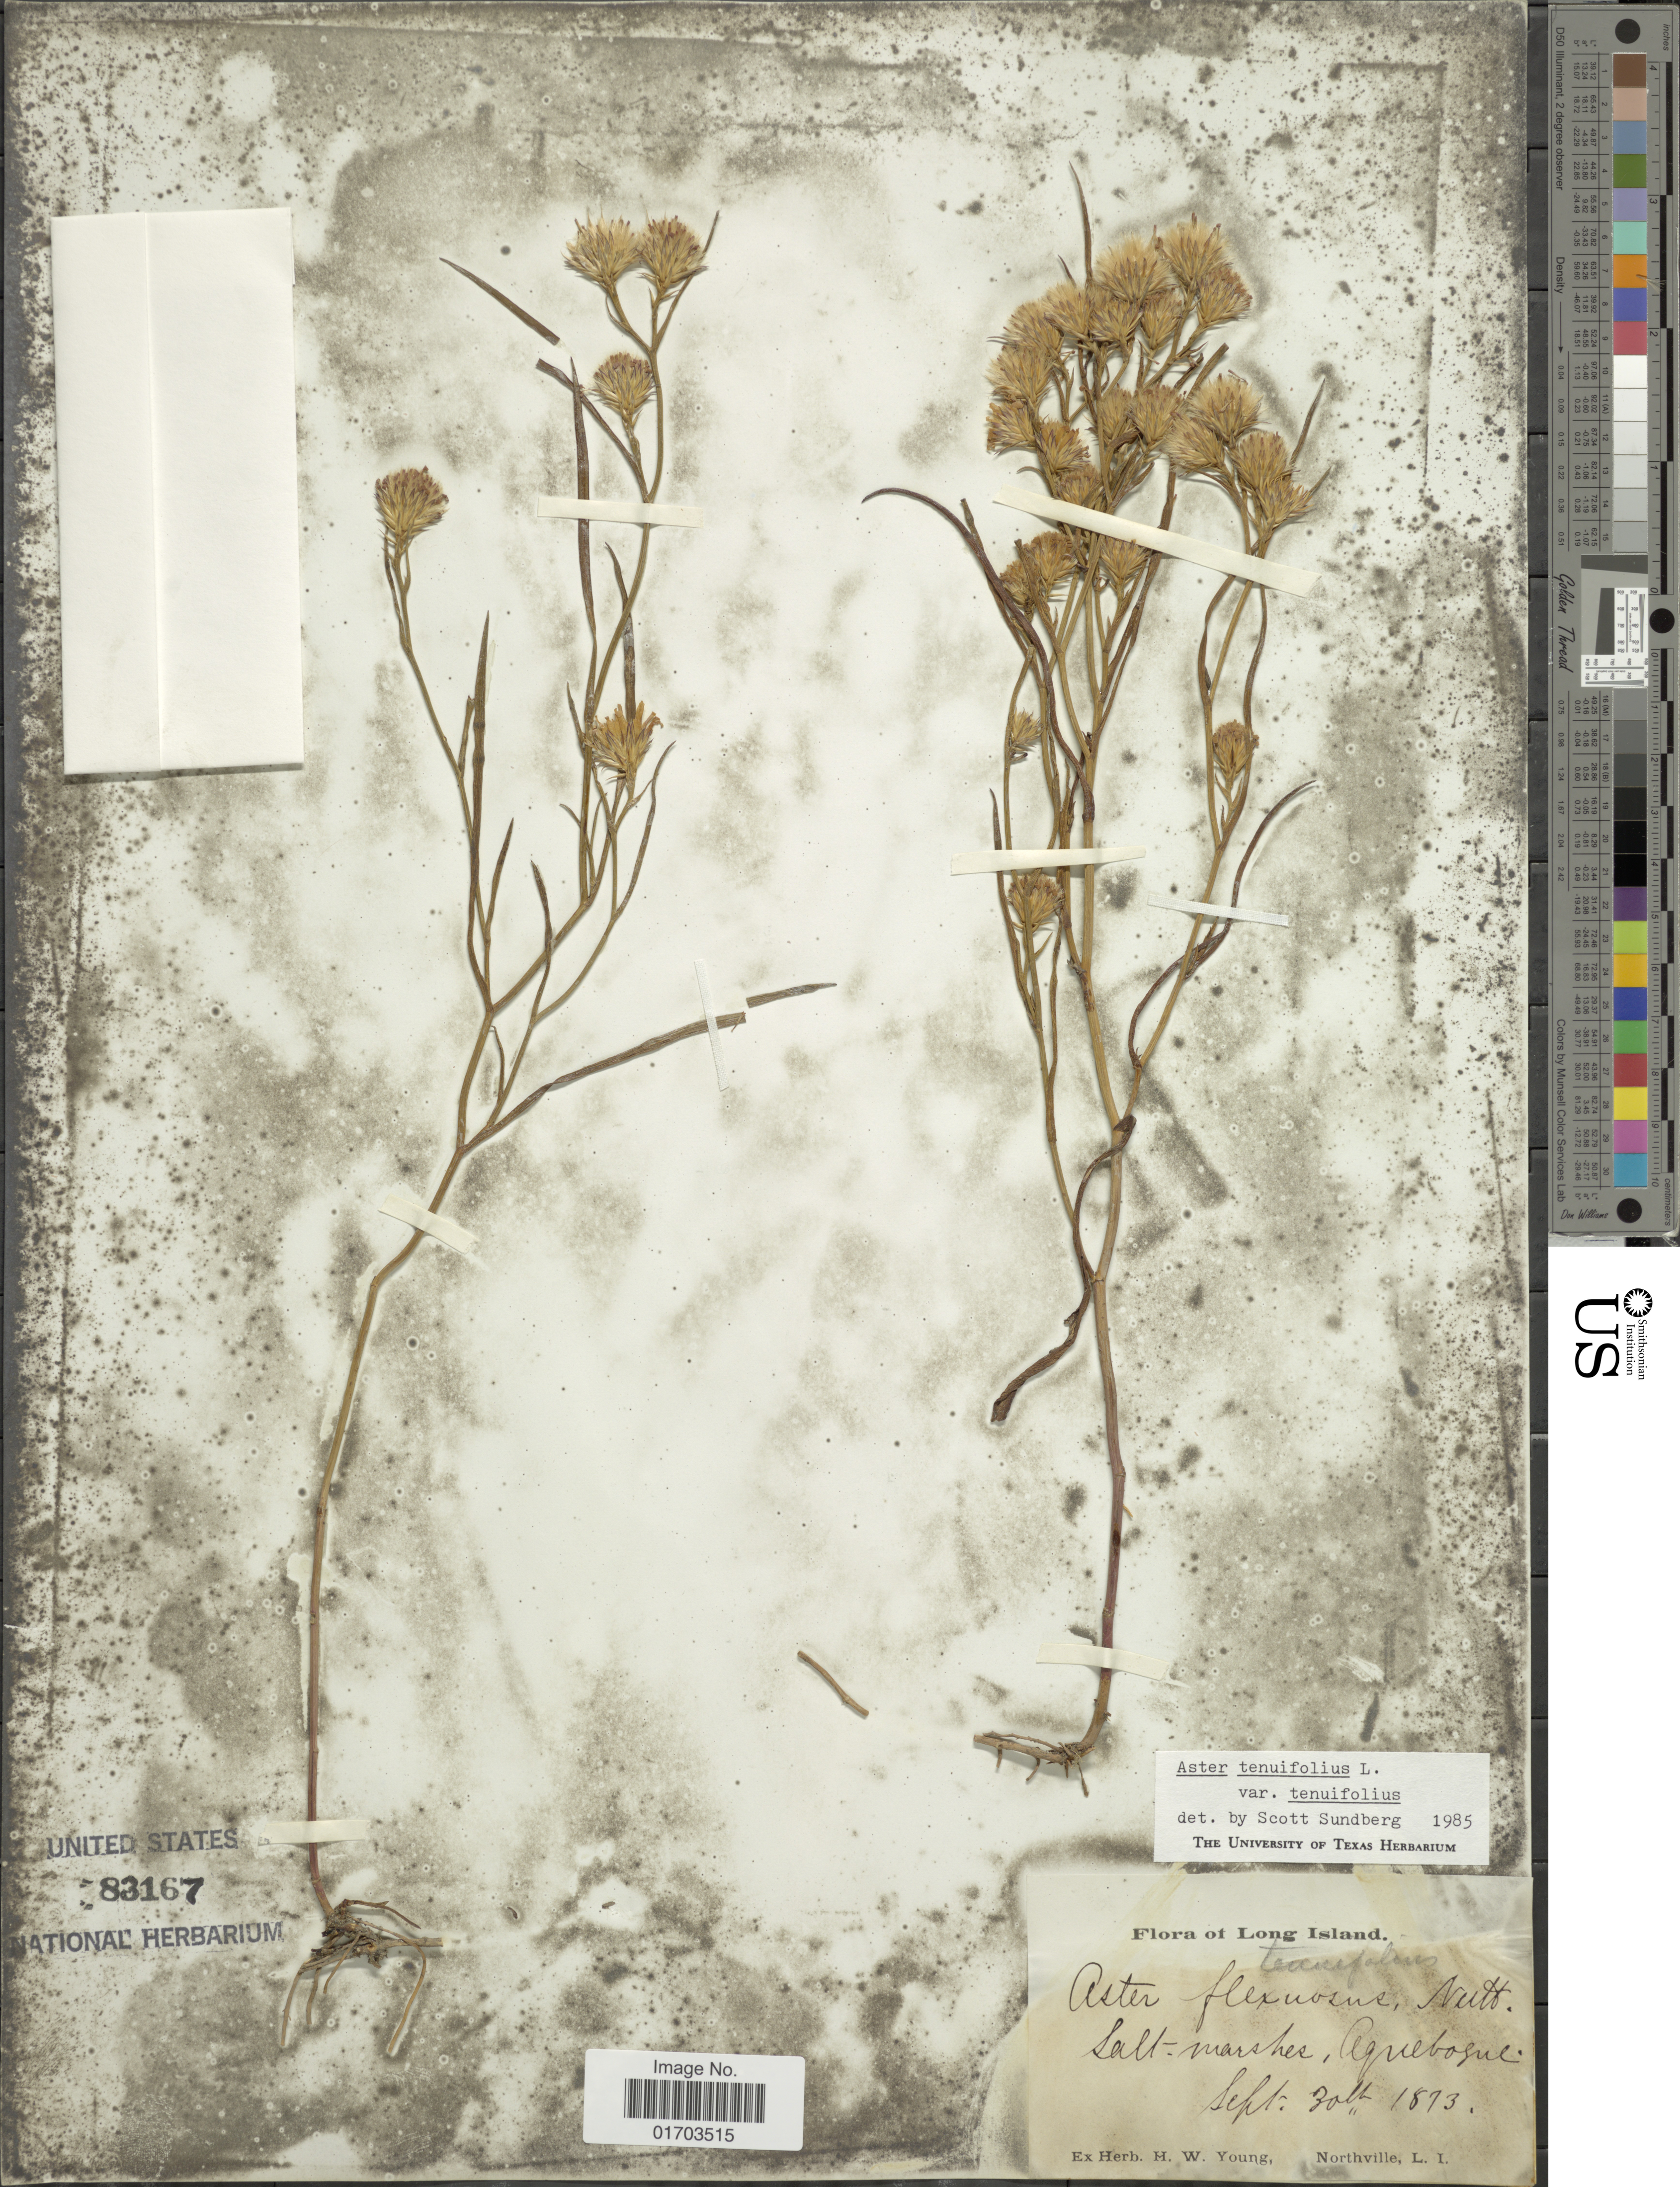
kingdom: Plantae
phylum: Tracheophyta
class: Magnoliopsida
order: Asterales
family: Asteraceae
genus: Symphyotrichum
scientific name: Symphyotrichum tenuifolium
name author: (L.) G.L. Nesom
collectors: ex herb. H.W. Young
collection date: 1873-09-30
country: United States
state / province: New York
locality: Long Island, salt marshes, Aquebogue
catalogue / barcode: US 83167